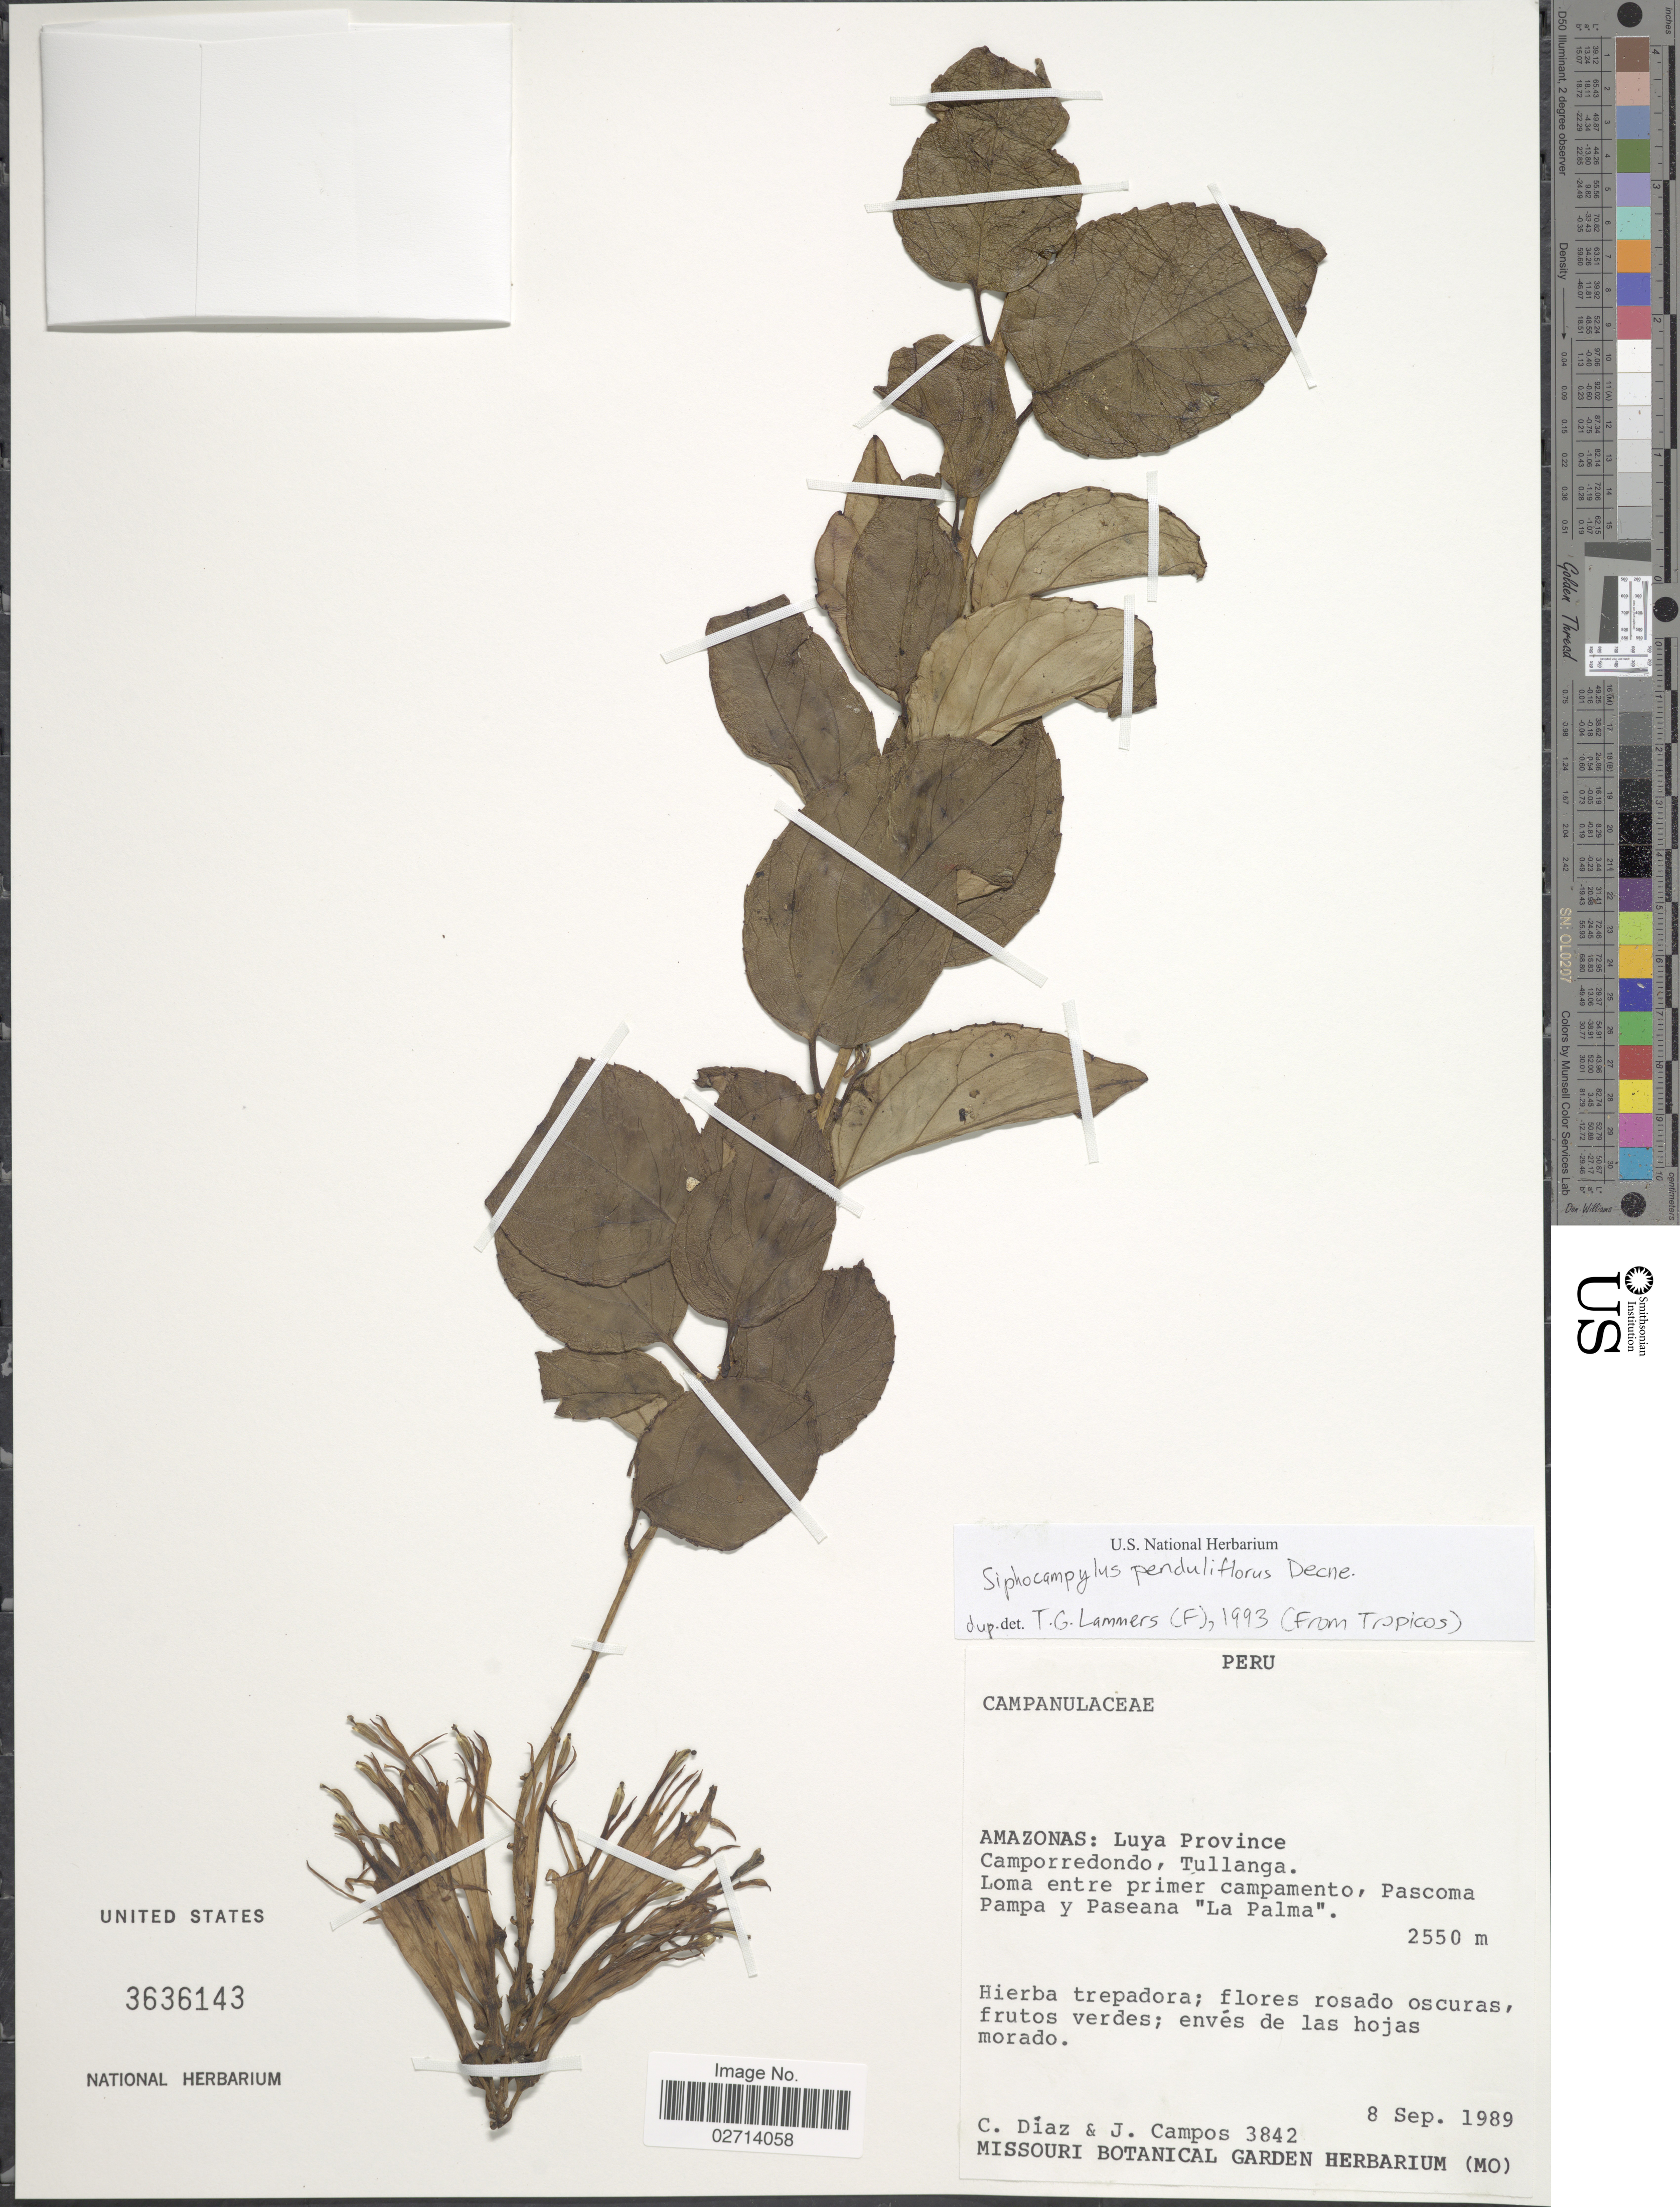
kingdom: Plantae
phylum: Tracheophyta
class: Magnoliopsida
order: Asterales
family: Campanulaceae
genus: Siphocampylus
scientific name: Siphocampylus penduliflorus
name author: Decne. ex Planch.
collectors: C. Díaz & J. Campos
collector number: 3842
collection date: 1989-09-08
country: Peru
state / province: Amazonas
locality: Luya Province. Camporredondo, Tullanga. Loma entre primer campamento, Pascoma Pampa y Paseana "La Palma"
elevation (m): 2550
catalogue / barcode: US 3636143